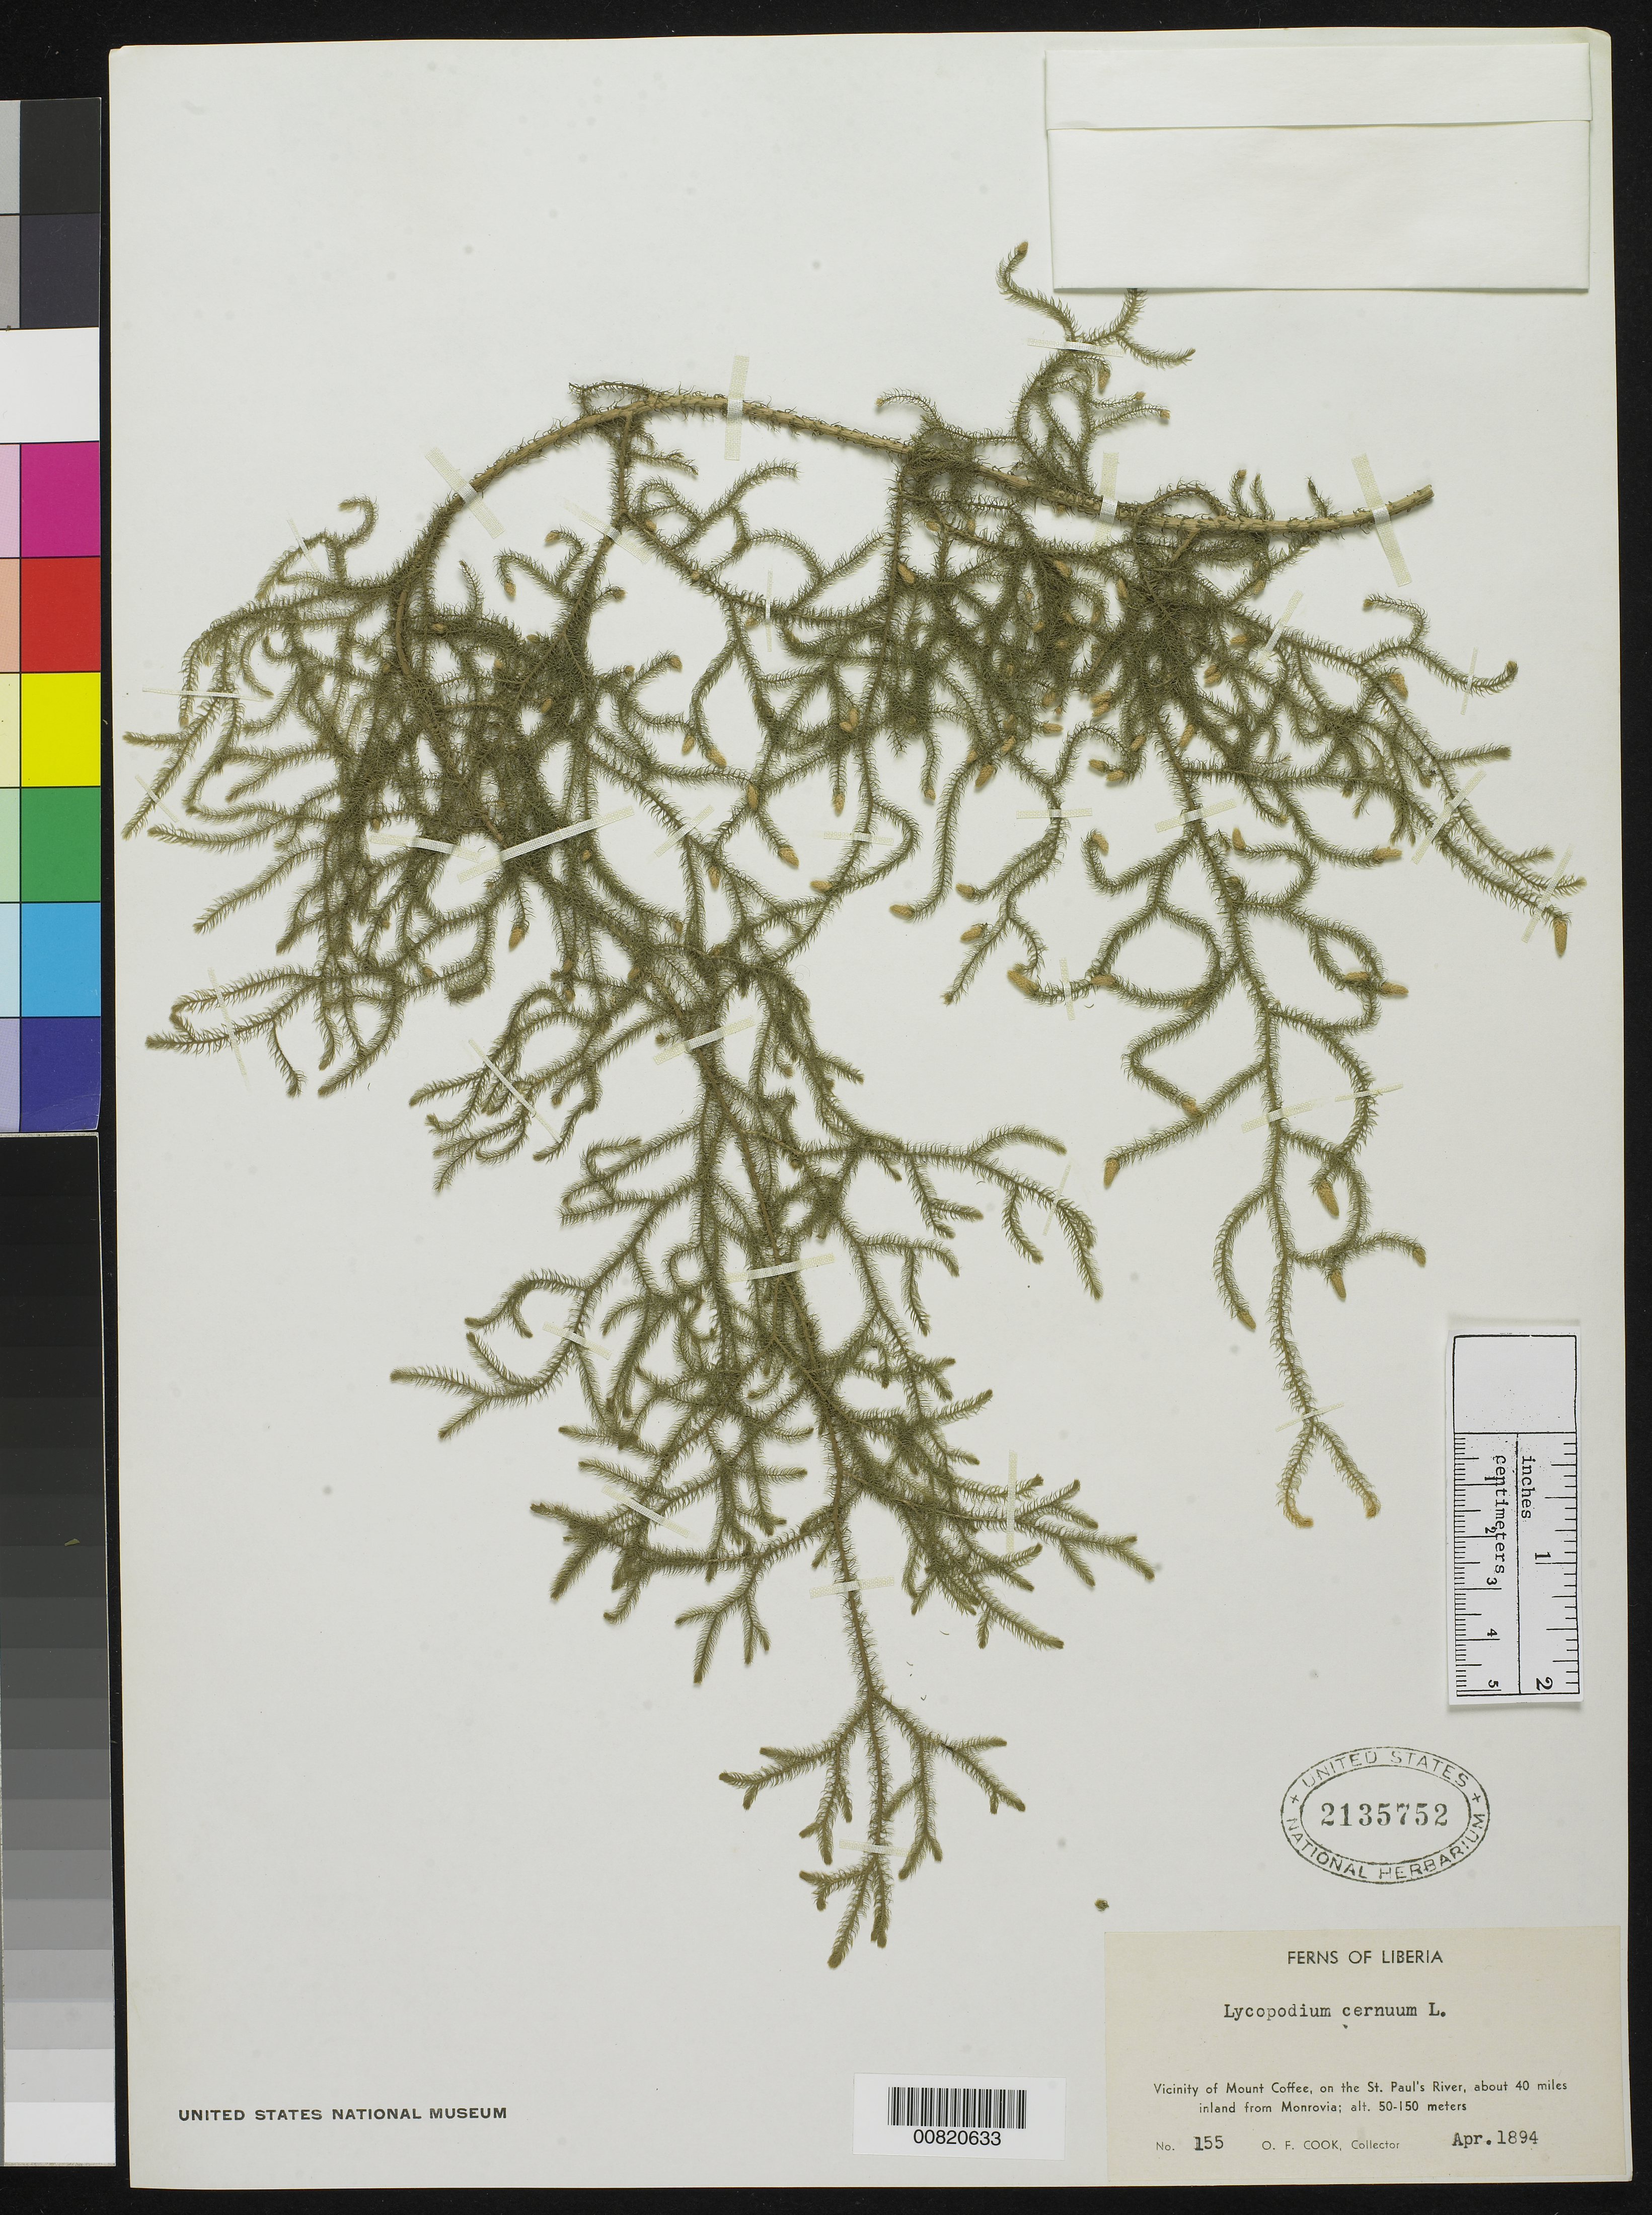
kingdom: Plantae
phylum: Tracheophyta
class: Lycopodiopsida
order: Lycopodiales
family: Lycopodiaceae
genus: Palhinhaea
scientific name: Palhinhaea cernua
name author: (L.) Vasc. & Franco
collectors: O. F. Cook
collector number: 155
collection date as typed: Apr 1894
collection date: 1894-04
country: Liberia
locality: Vicinity of Mt. Coffee, on the St. Paul's River, about 40 miles inland from Monrovia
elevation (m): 50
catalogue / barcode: US 2135752